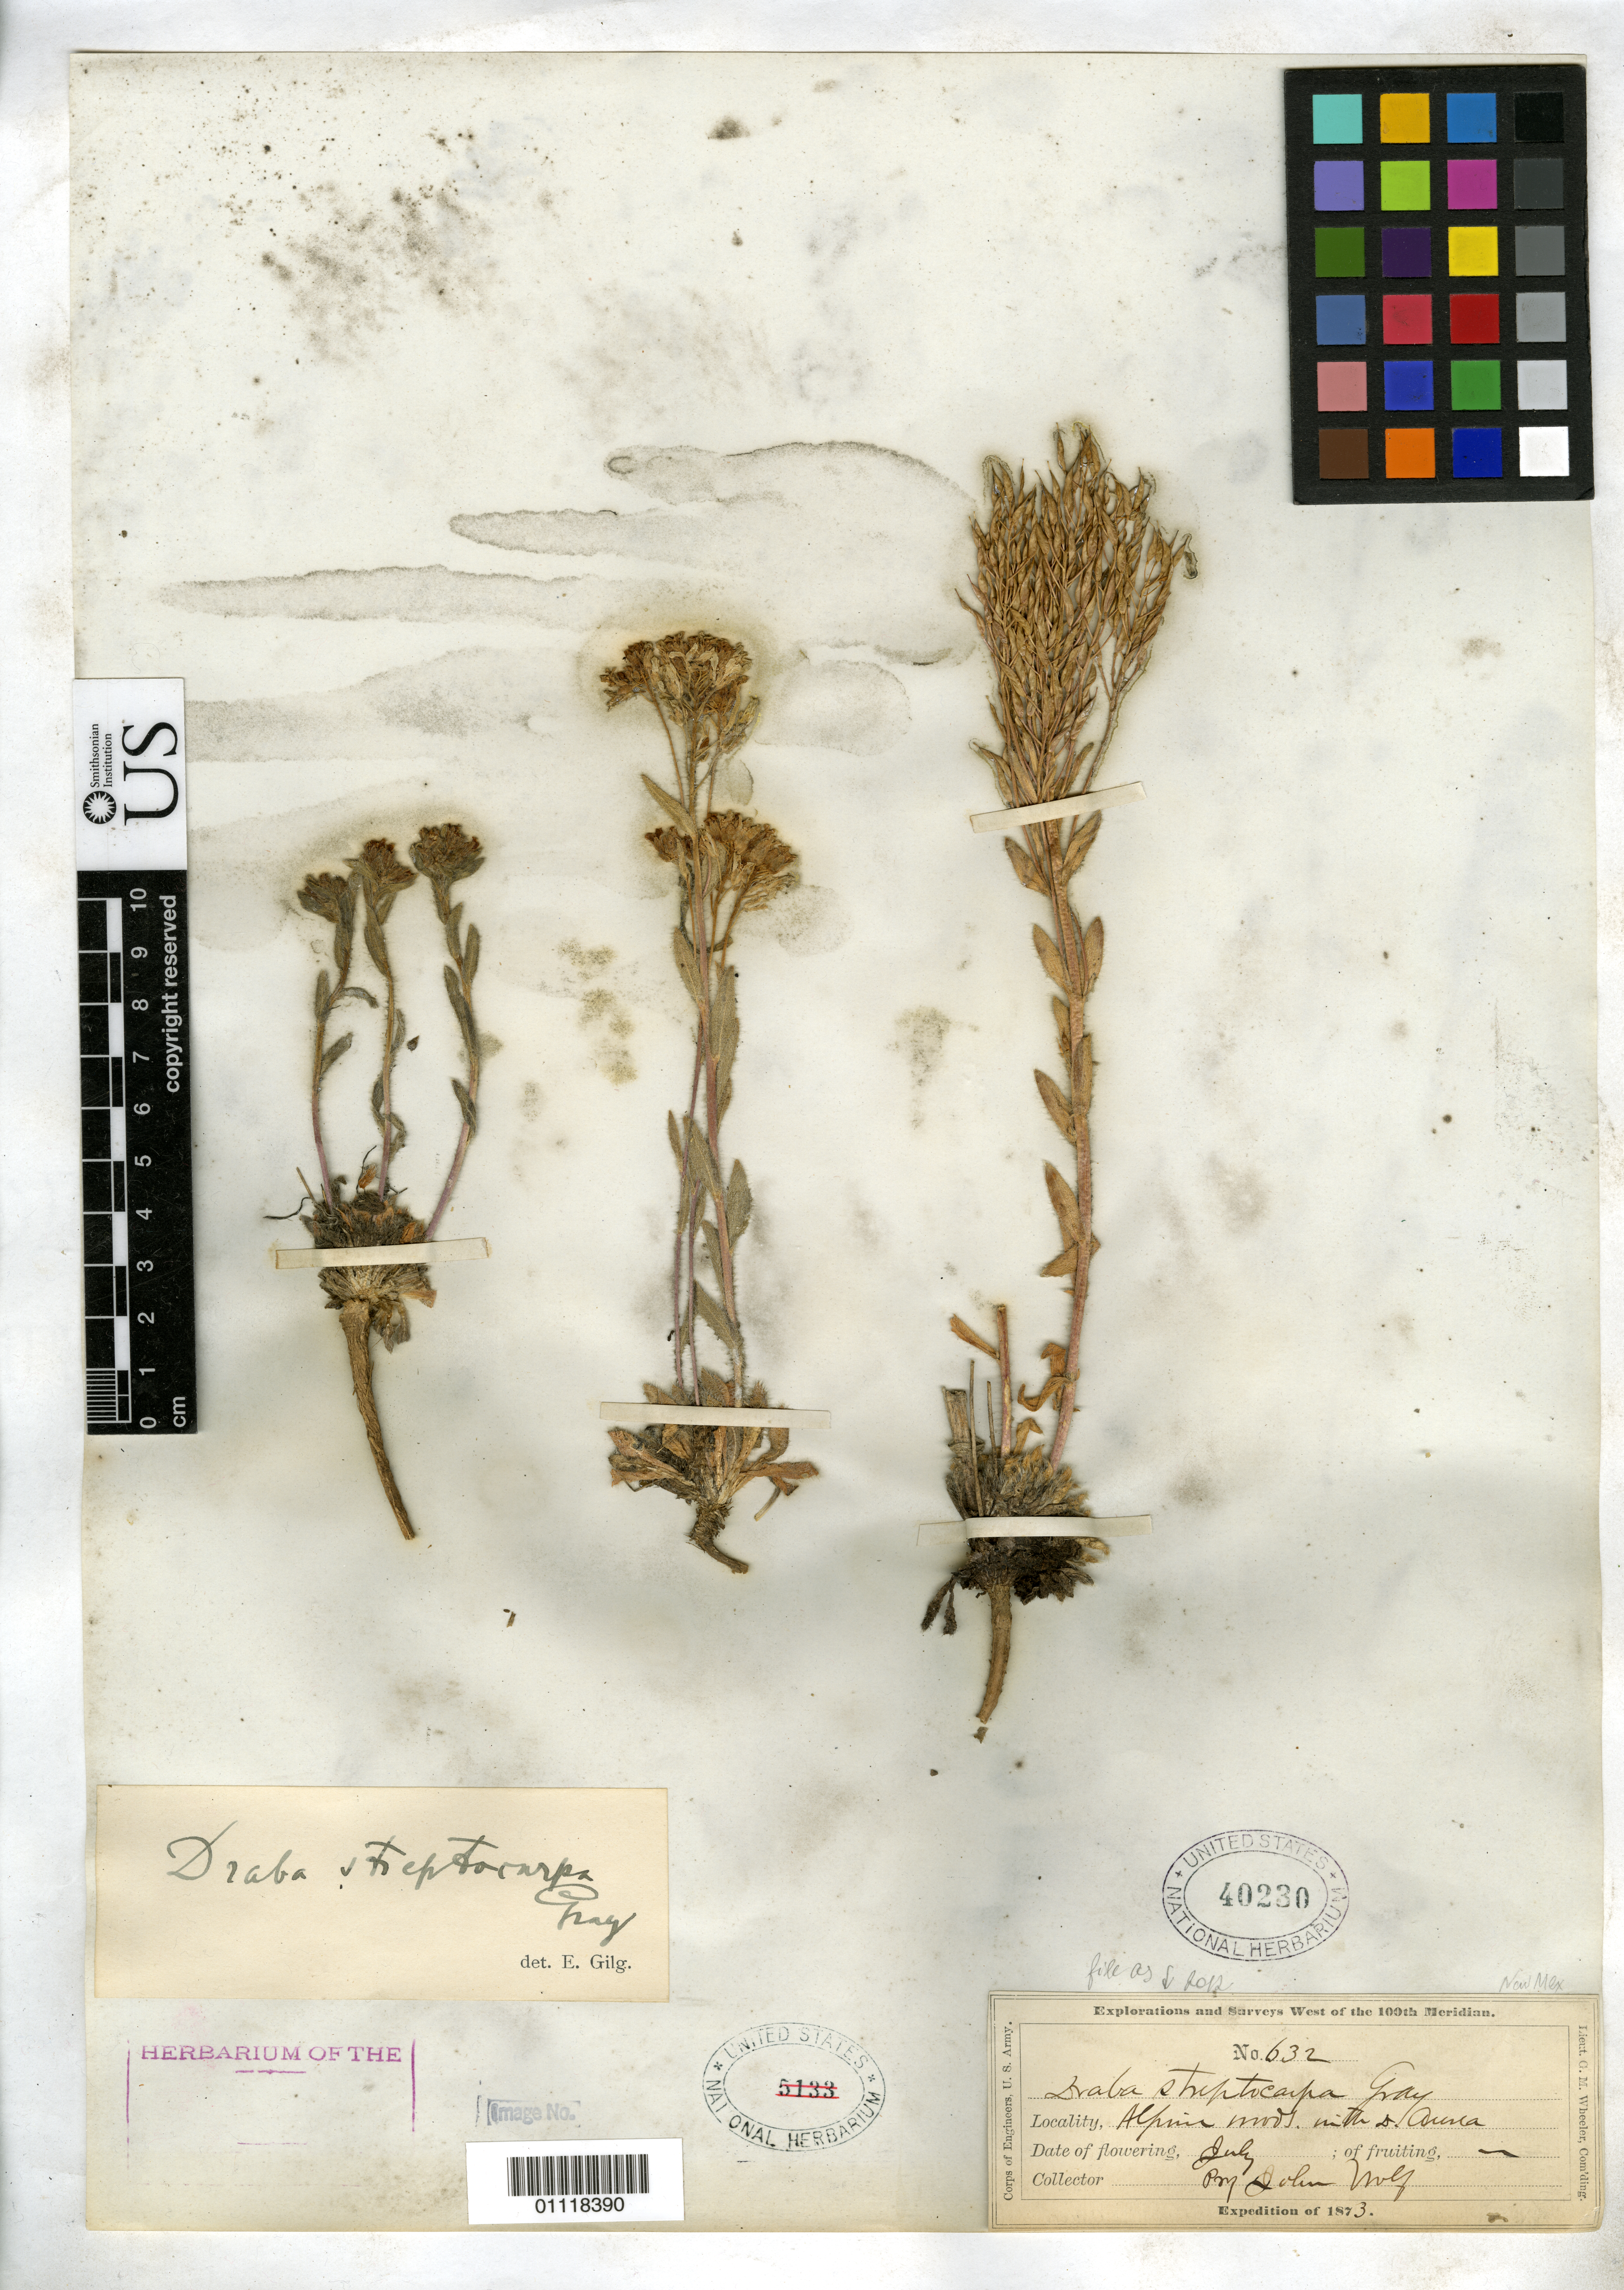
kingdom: Plantae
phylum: Tracheophyta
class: Magnoliopsida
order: Brassicales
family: Brassicaceae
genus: Draba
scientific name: Draba streptocarpa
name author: A. Gray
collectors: J. Wolf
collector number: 632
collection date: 1873-07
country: United States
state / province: New Mexico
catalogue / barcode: US 40230